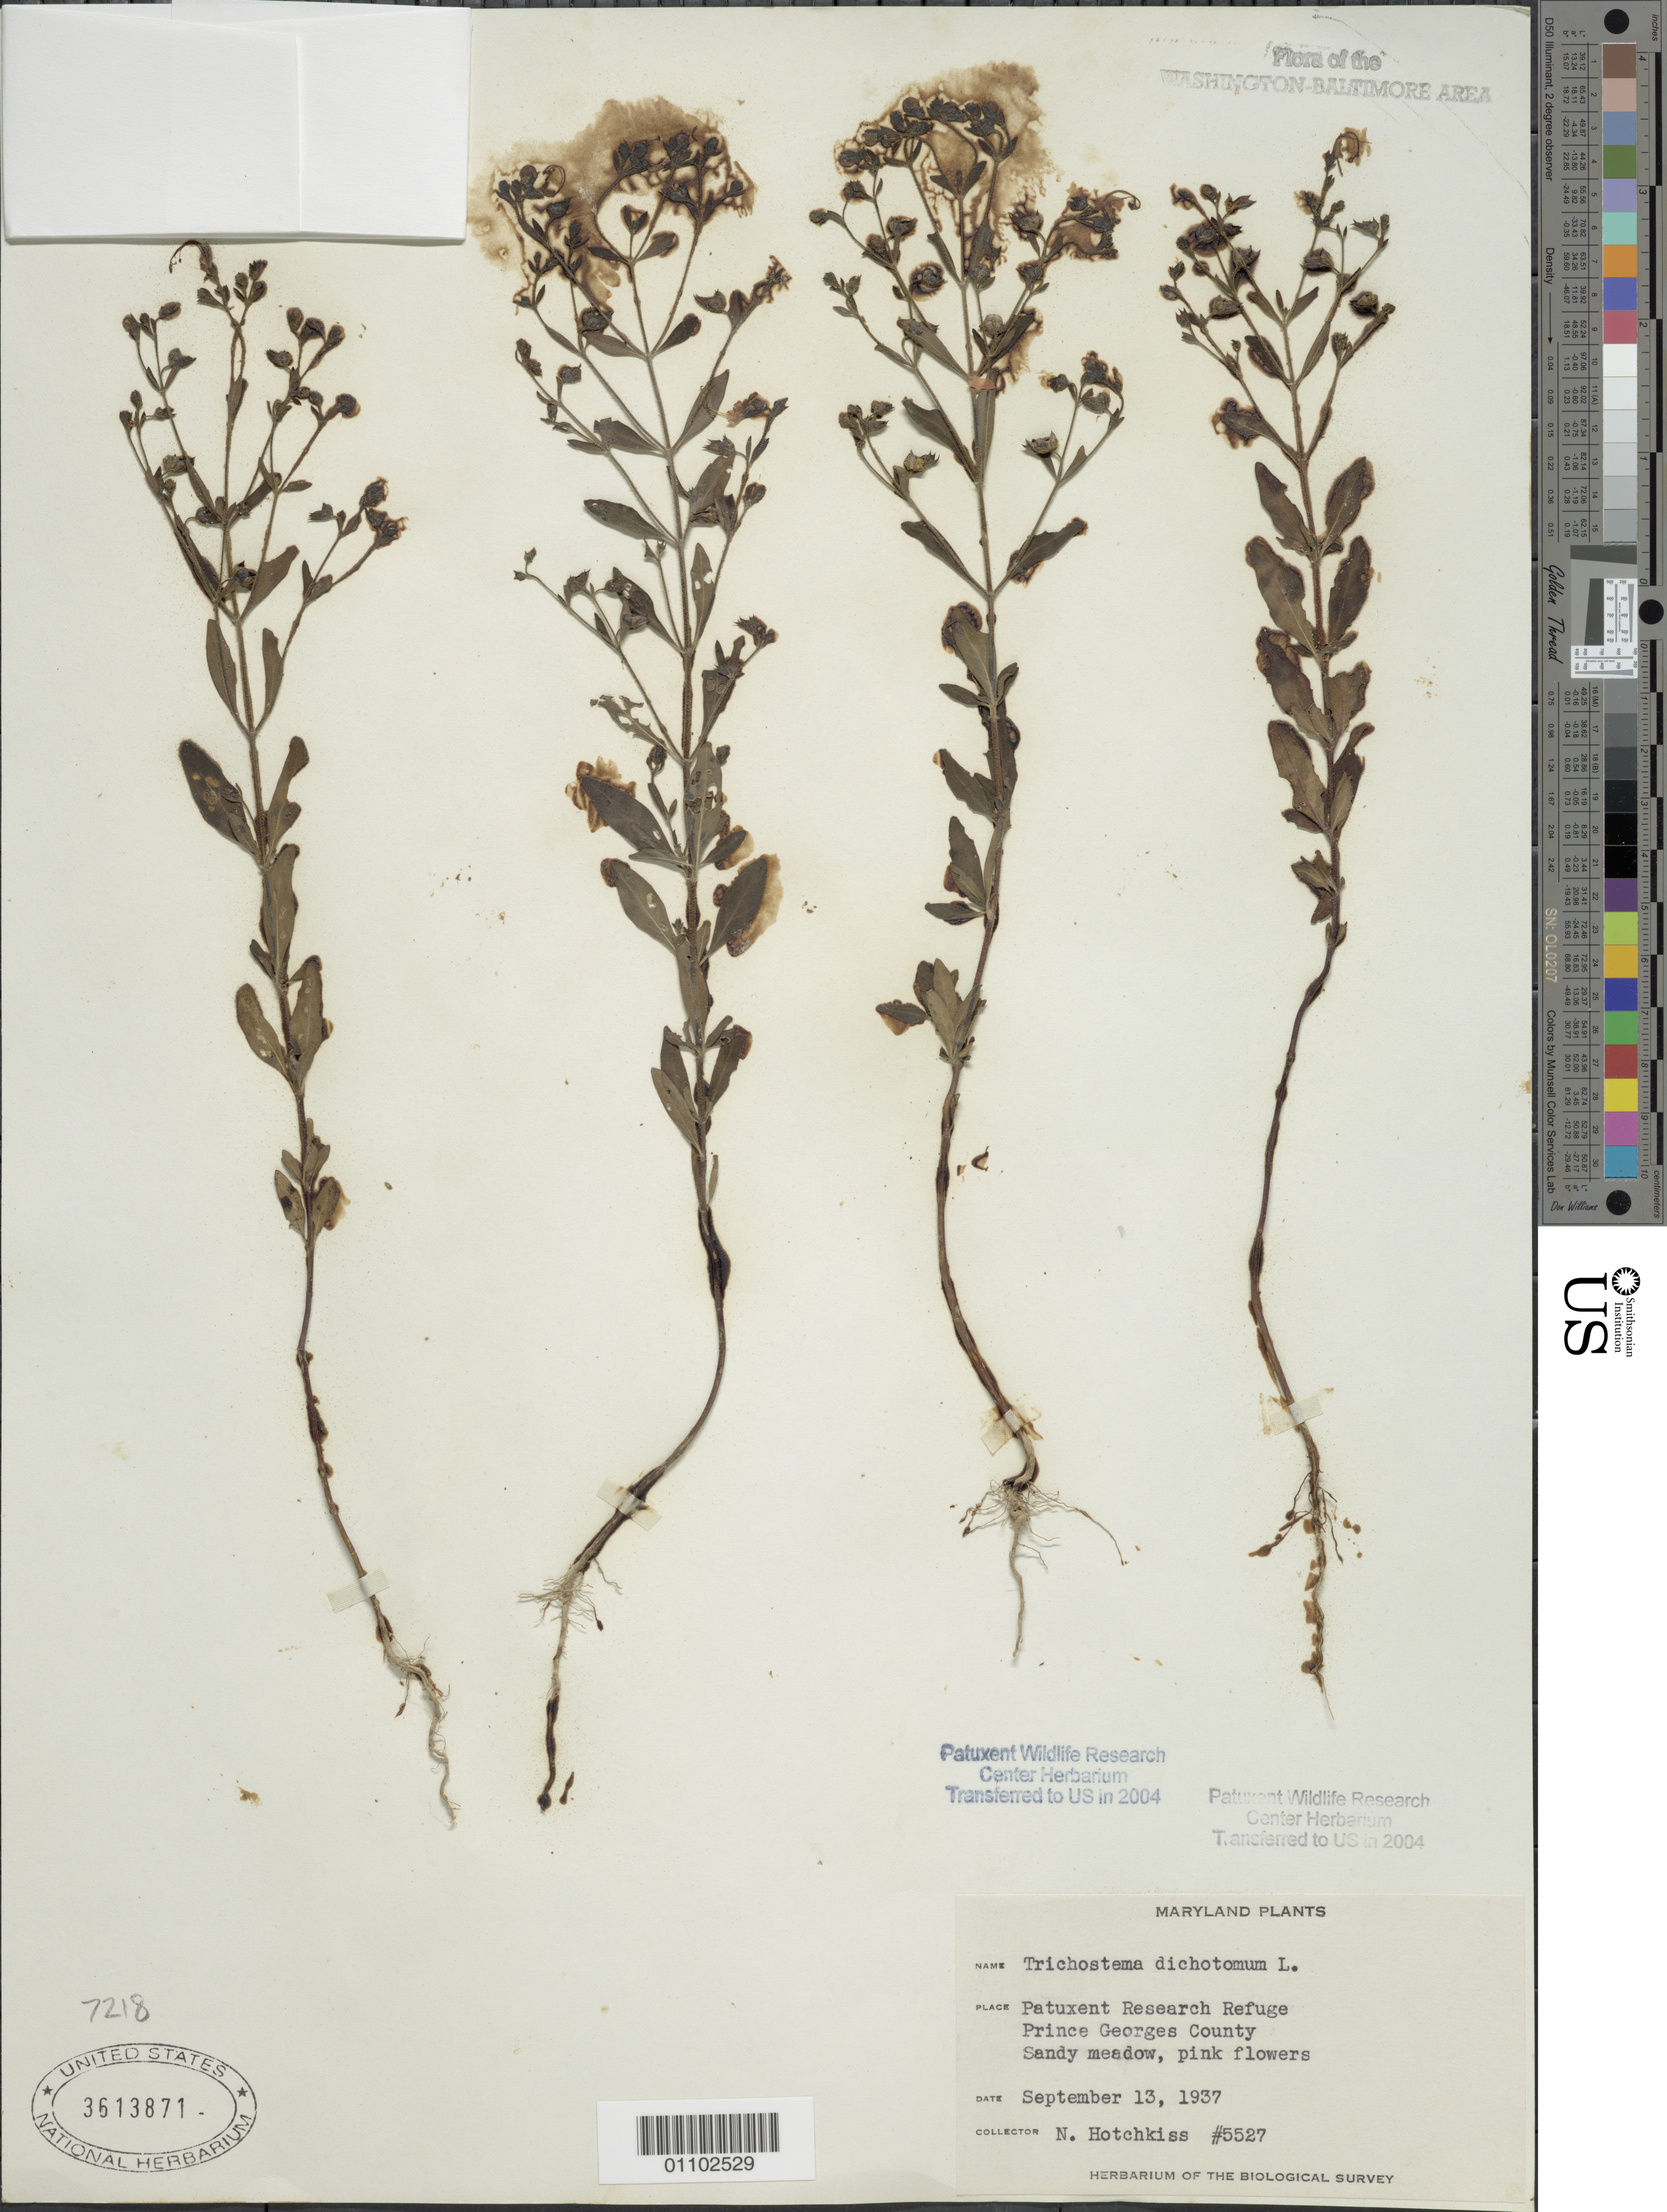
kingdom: Plantae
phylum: Tracheophyta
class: Magnoliopsida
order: Lamiales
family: Lamiaceae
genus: Trichostema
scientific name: Trichostema dichotomum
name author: L.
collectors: N. Hotchkiss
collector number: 5527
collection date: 1937-09-13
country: United States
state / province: Maryland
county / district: Prince George's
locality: Patuxent Research Refuge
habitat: Sandy meadow, pink flowers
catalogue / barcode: US 3613871